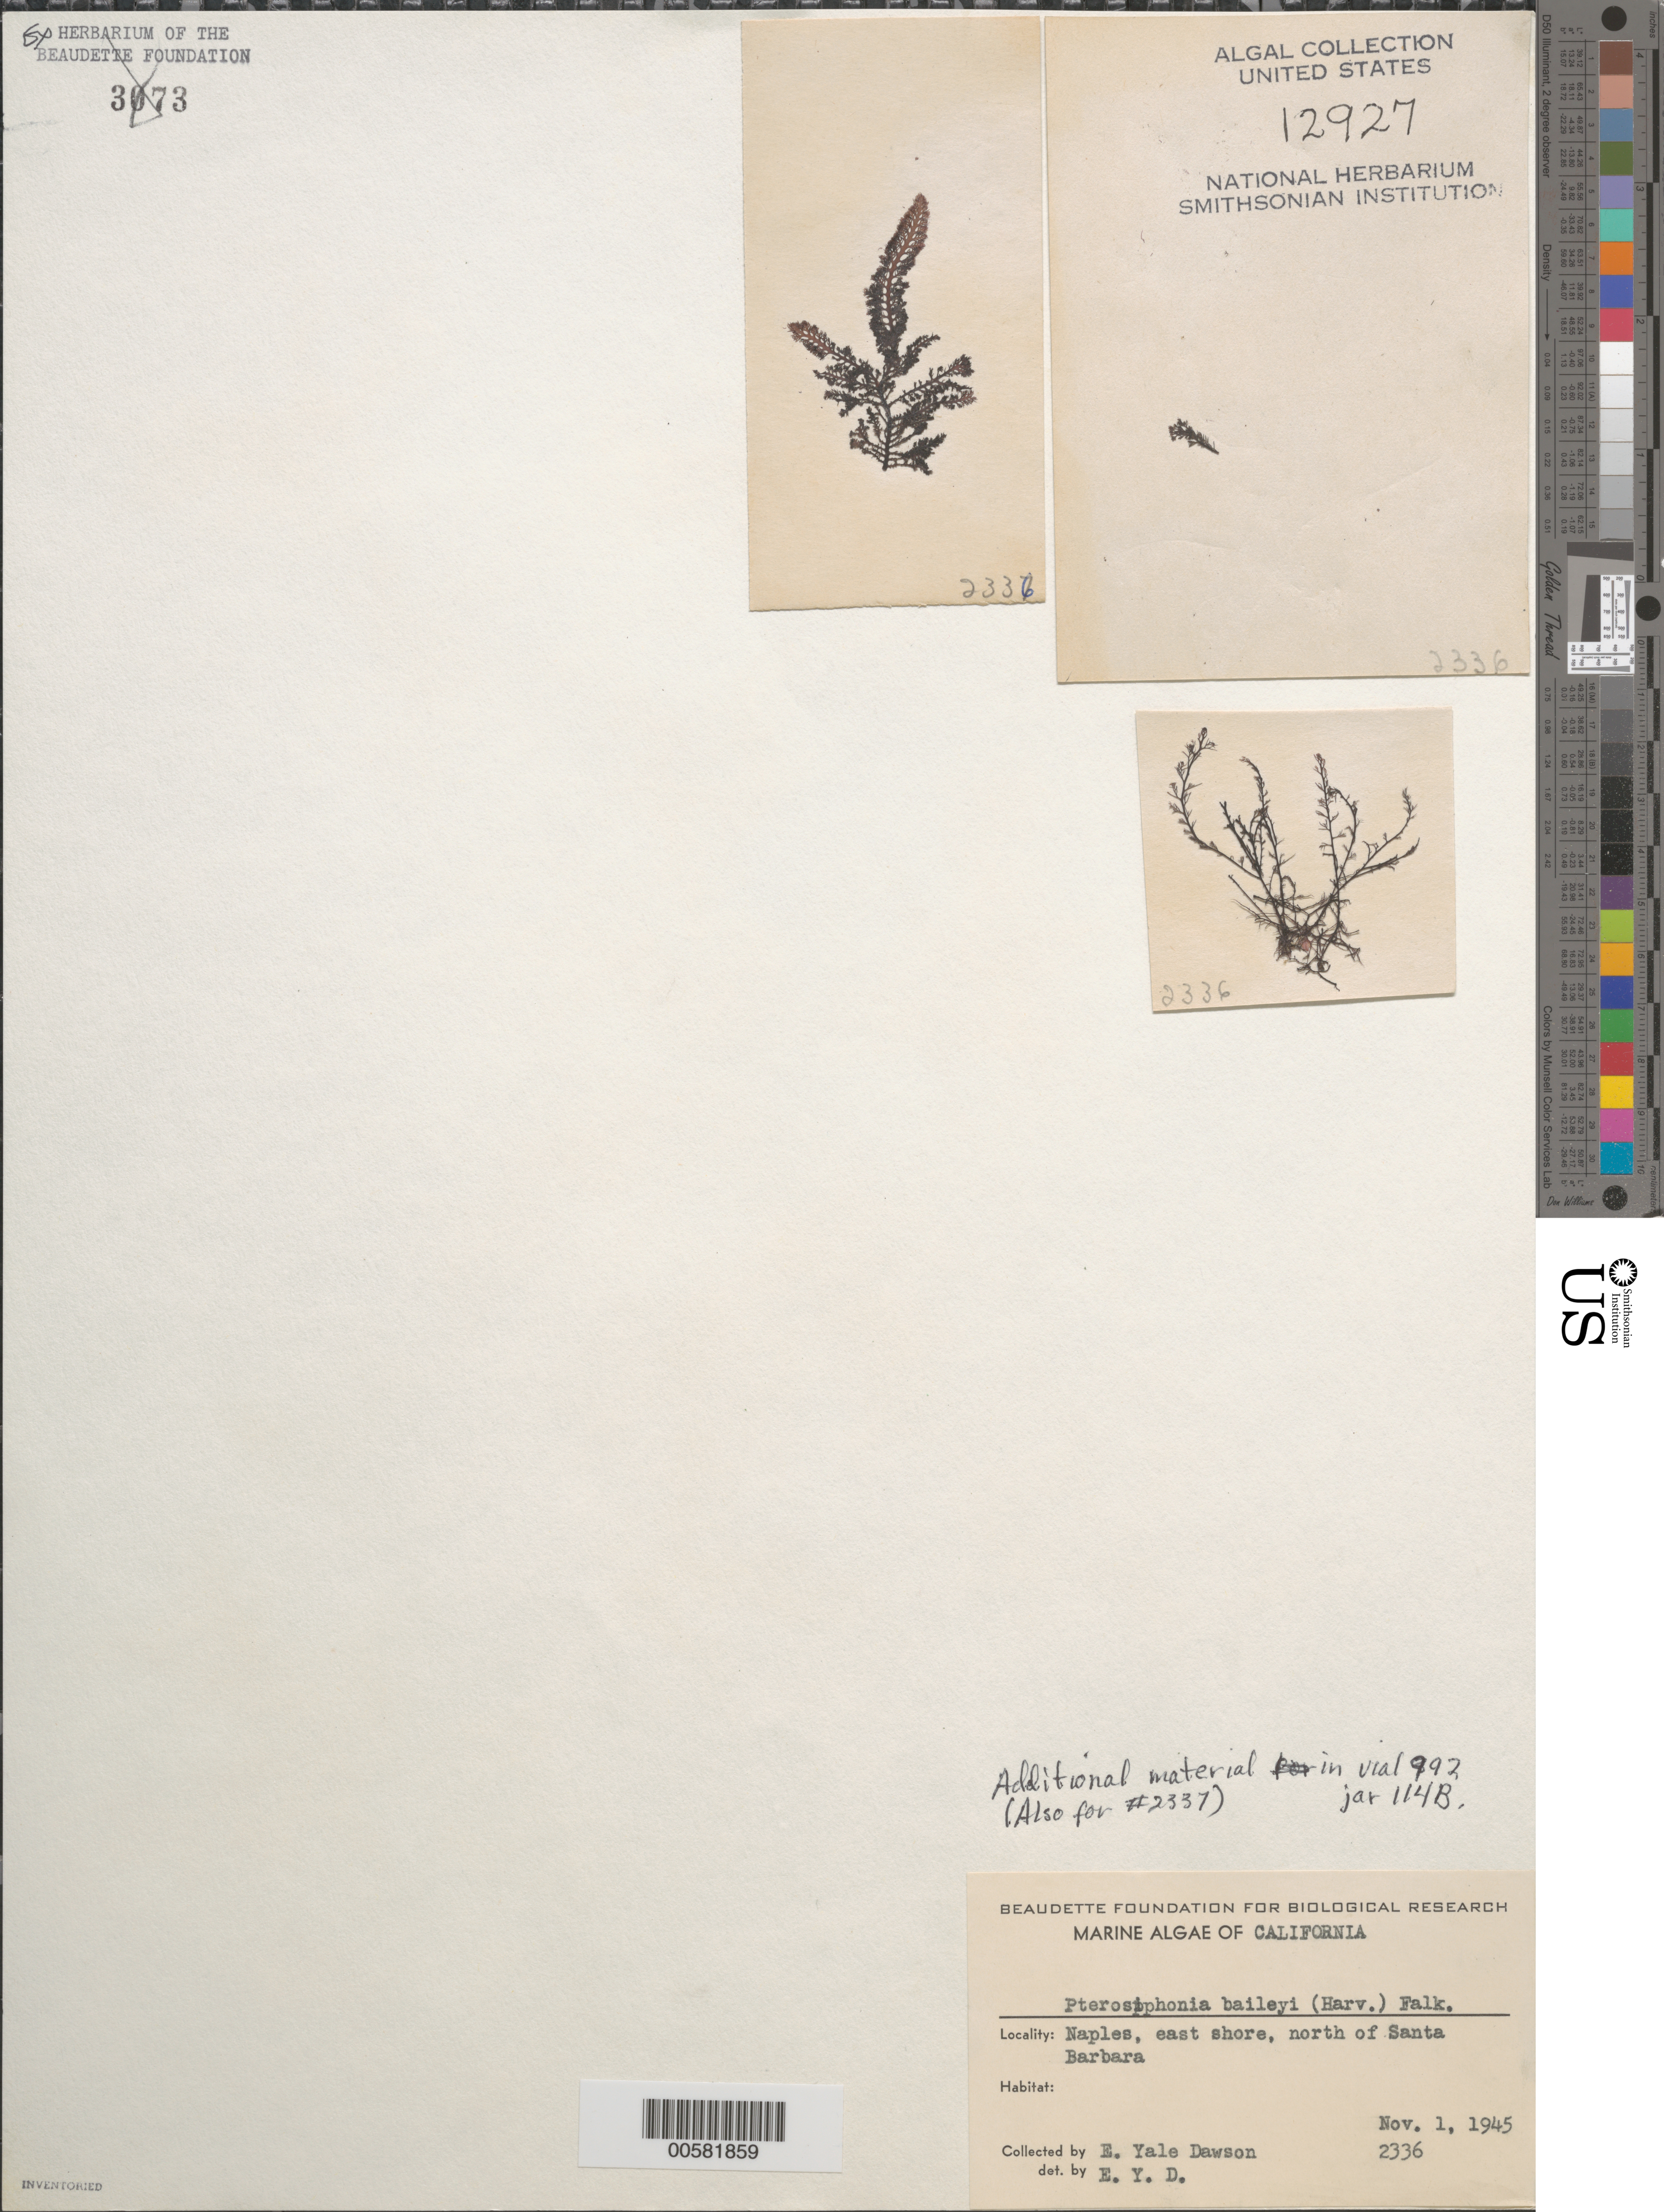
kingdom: Plantae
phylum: Rhodophyta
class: Florideophyceae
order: Ceramiales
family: Rhodomelaceae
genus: Symphyocladiella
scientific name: Symphyocladiella baileyi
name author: (Harvey) D.E.Bustamante et al.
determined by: Algae name updating Project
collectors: E. Y. Dawson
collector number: EYD 2336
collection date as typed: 01 Nov 1945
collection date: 1945-11-01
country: United States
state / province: California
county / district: Santa Barbara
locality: Naples, north of Santa Barbara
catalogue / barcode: US 12927